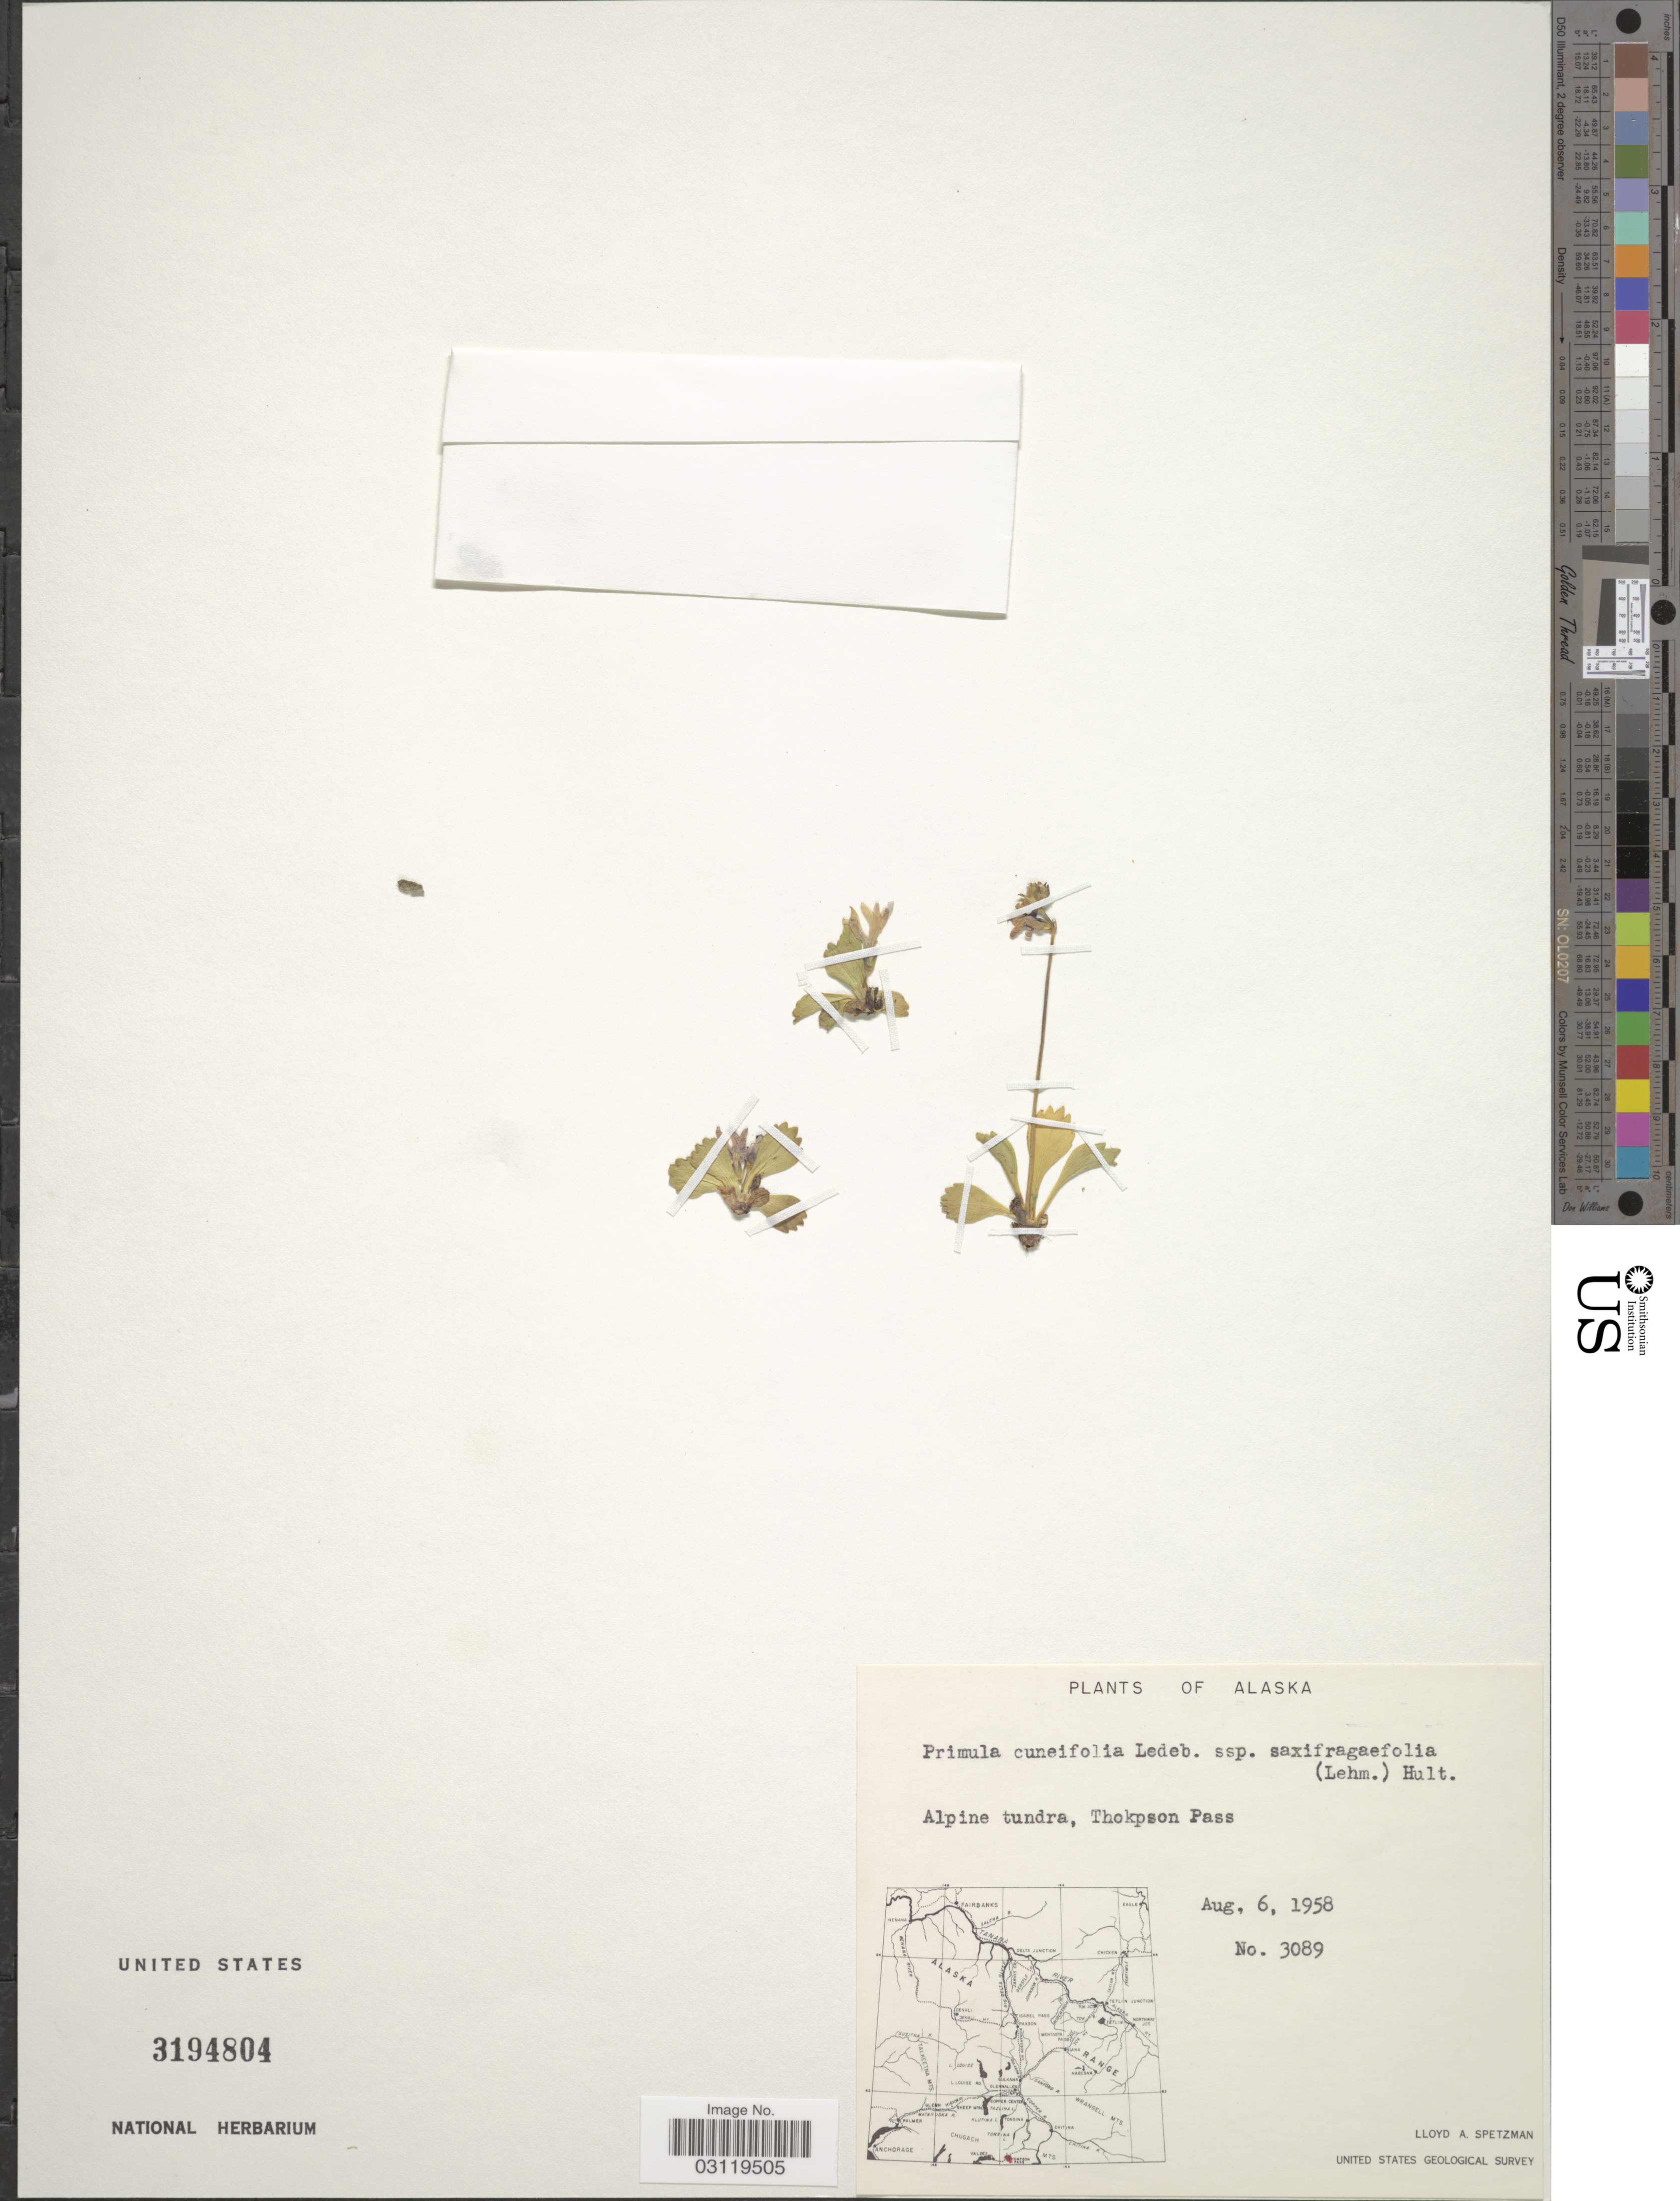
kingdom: Plantae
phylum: Tracheophyta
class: Magnoliopsida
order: Ericales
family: Primulaceae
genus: Primula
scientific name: Primula cuneifolia subsp. saxifragifolia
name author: (Lehm.) W.W. Sm. & Forrest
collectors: L. Spetzman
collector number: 3089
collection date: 1958-08-06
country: United States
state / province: Alaska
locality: Thompson Pass.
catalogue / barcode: US 3194804